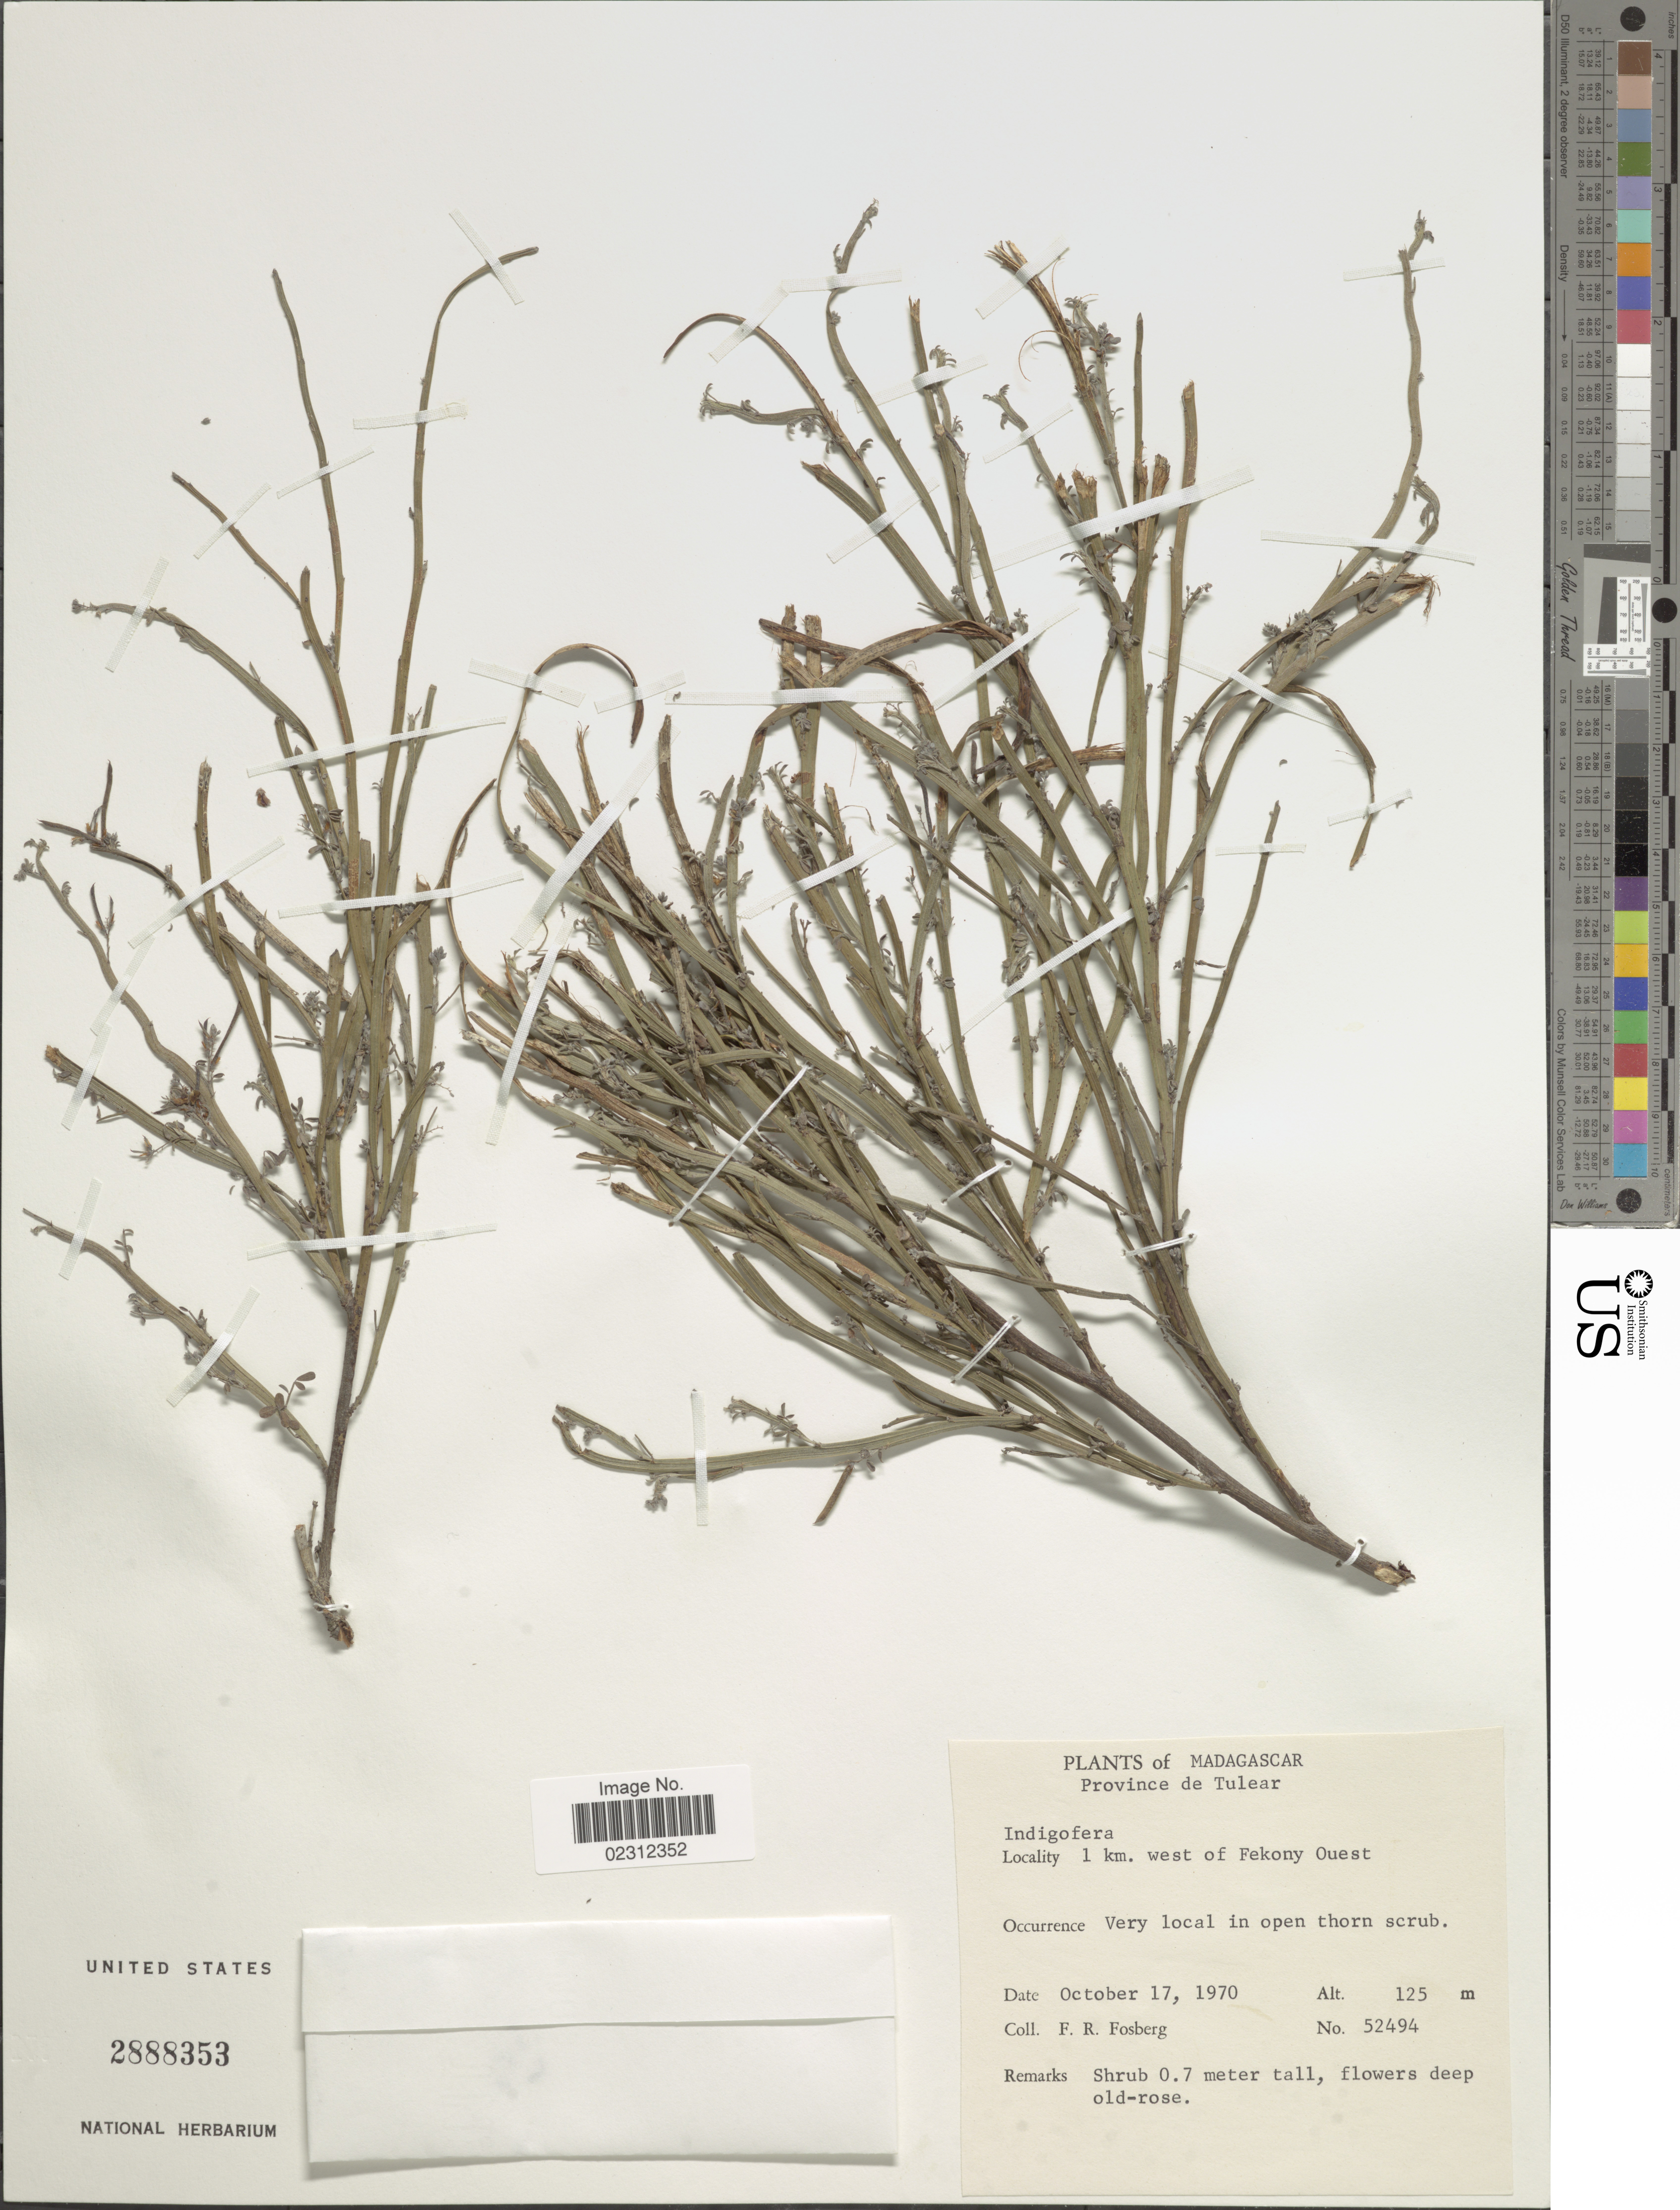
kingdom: Plantae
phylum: Tracheophyta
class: Magnoliopsida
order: Fabales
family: Fabaceae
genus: Indigofera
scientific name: Indigofera sp.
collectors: F. R. Fosberg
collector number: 52494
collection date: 1970-10-17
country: Madagascar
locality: Province de Tulear, 1 km. west of Fekony Ouest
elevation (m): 125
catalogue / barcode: US 2888353